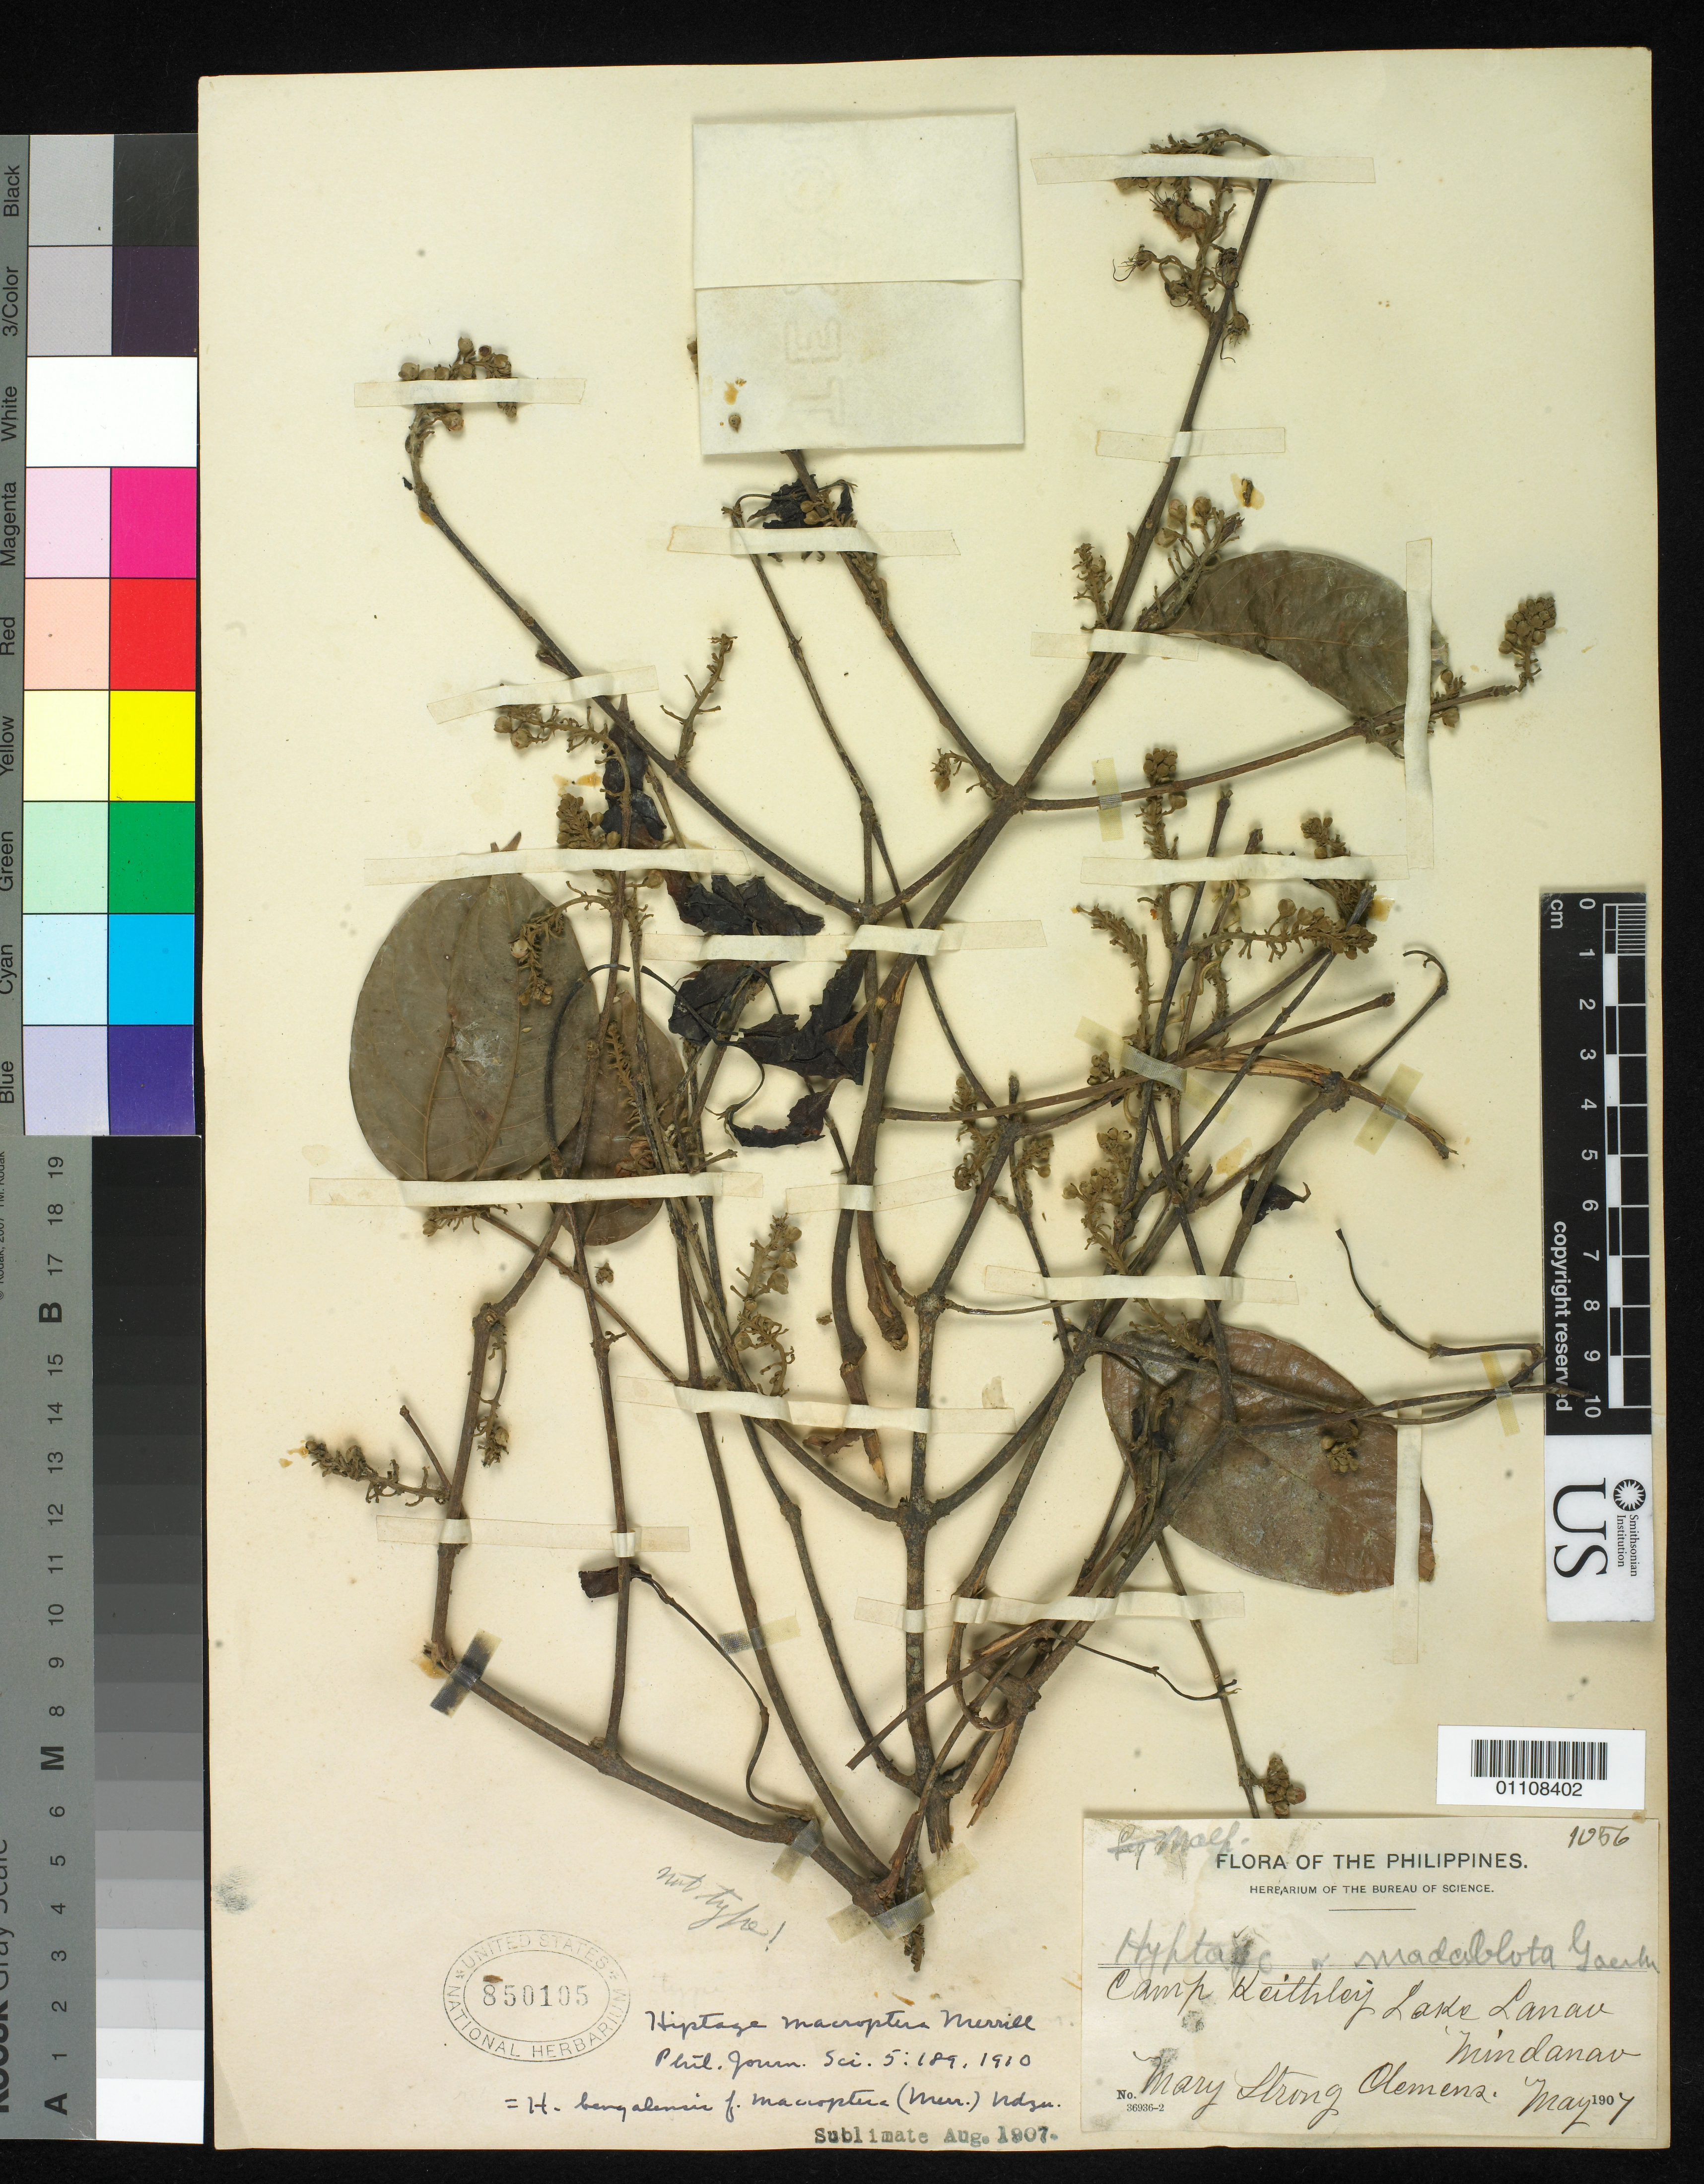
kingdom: Plantae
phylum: Tracheophyta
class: Magnoliopsida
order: Malpighiales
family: Malpighiaceae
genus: Hiptage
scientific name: Hiptage macroptera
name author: Merr.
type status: Paratype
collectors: M. S. Clemens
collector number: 1056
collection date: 1907-05-07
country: Philippines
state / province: Muslim Mindanao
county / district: Lanao del Sur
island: Mindanao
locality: Lake Lanao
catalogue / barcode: US 850105